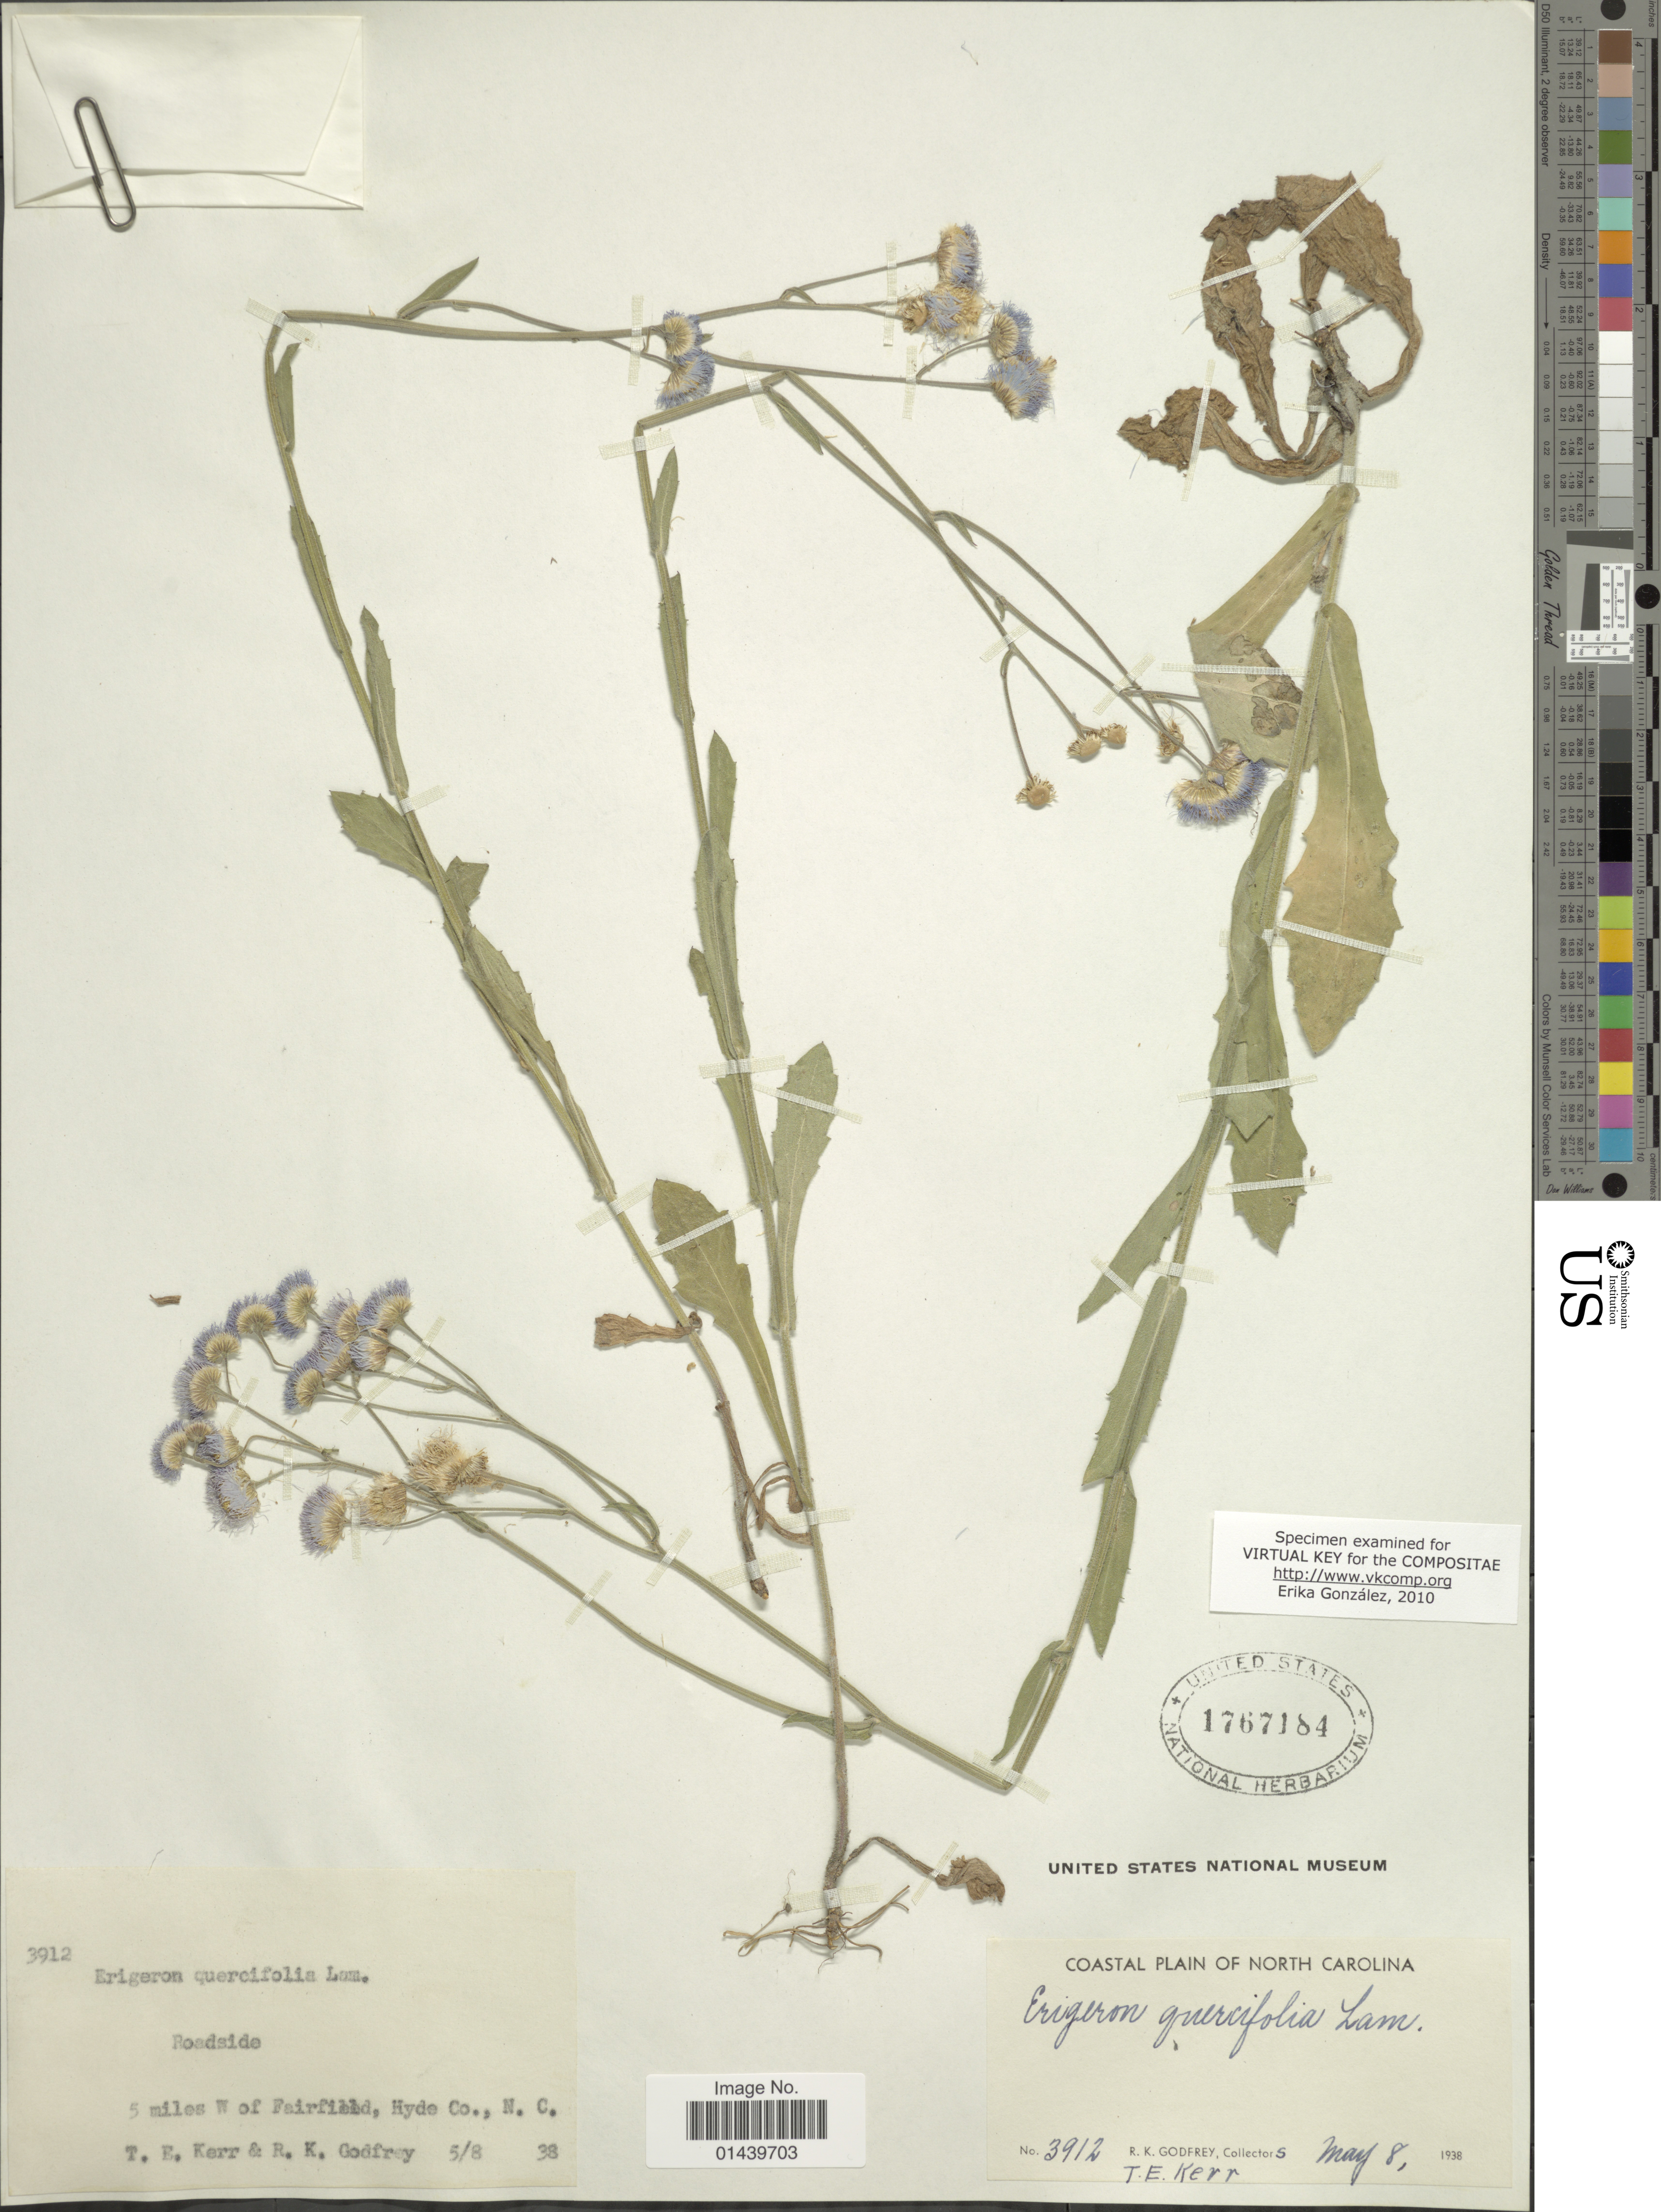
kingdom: Plantae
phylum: Tracheophyta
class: Magnoliopsida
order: Asterales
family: Asteraceae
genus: Erigeron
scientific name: Erigeron quercifolius Lam.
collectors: R. K. Godfrey & T. E. Kerr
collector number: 3912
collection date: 1938-05-08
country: United States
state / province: North Carolina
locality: Coastal Plain of North Carolina. 5 miles W of Fairfield, Hyde Co., N. C.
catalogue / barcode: US 1767184